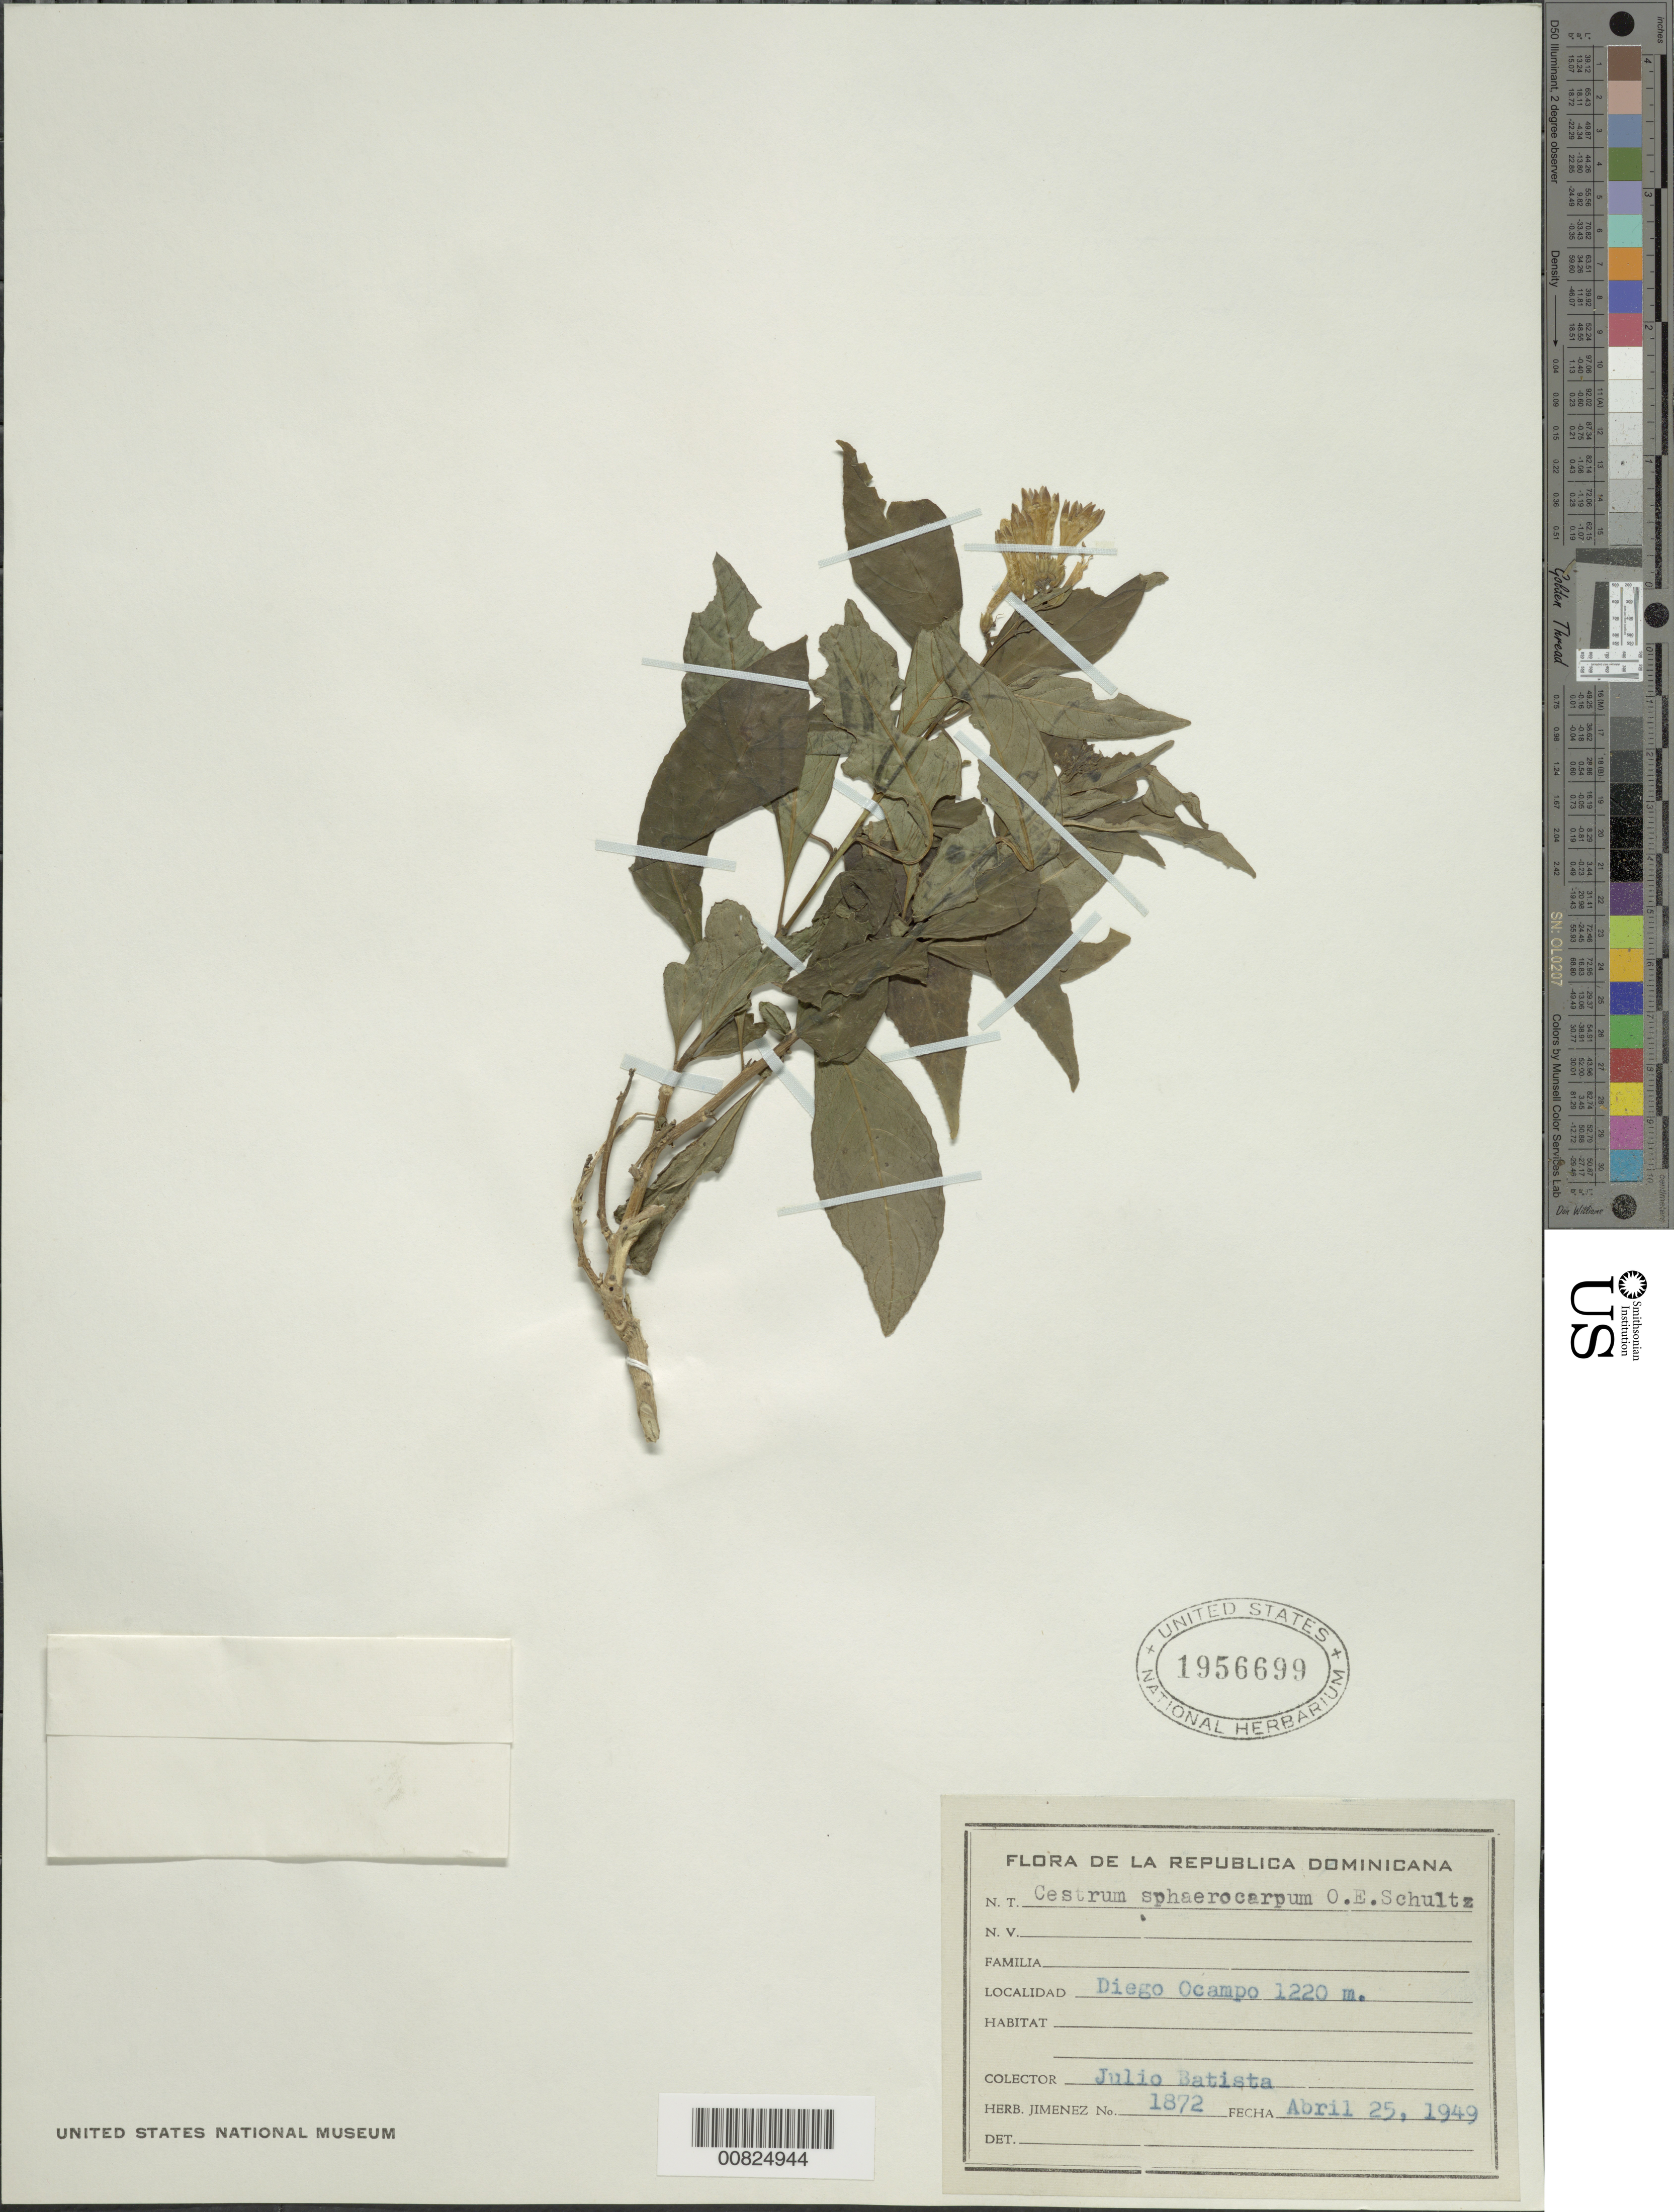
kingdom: Plantae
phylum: Tracheophyta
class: Magnoliopsida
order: Solanales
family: Solanaceae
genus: Cestrum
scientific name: Cestrum sphaerocarpum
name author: O.E. Schulz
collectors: J. Batista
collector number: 1872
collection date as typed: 25 Apr 1949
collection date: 1949-04-25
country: Dominican Republic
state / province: Santiago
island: Hispaniola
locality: Diego Ocampo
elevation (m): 1220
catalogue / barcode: US 1956699